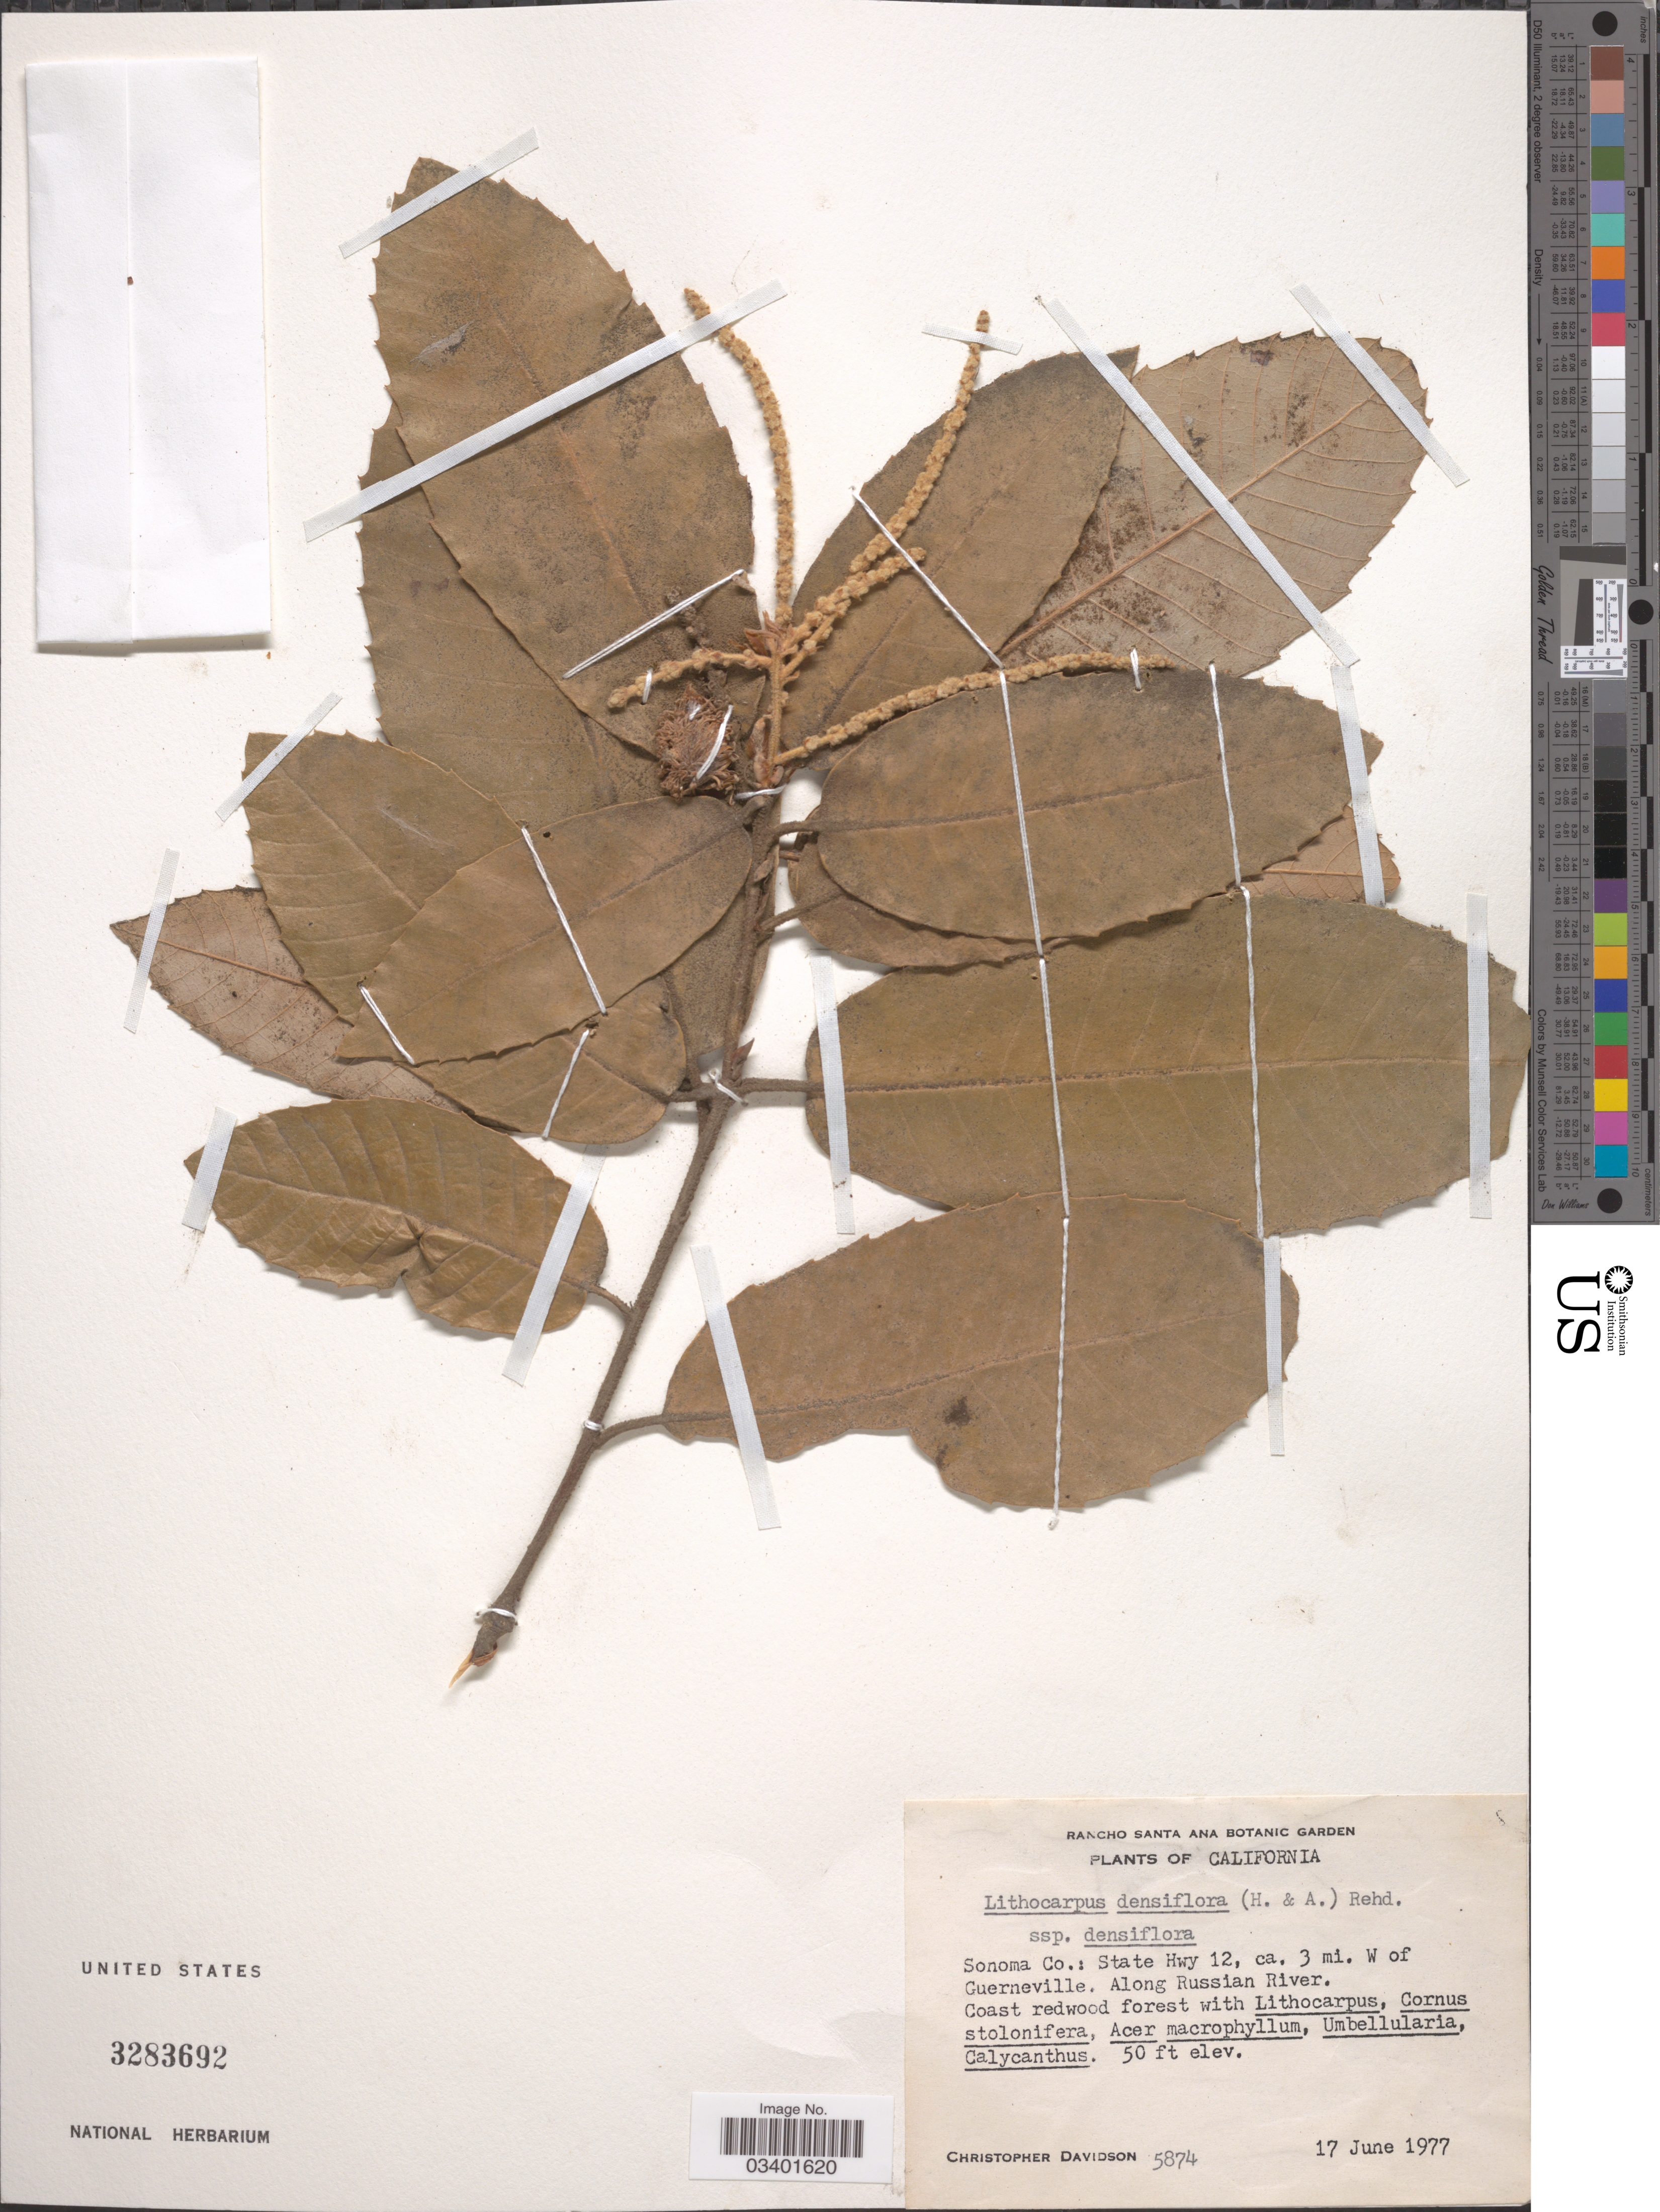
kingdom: Plantae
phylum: Tracheophyta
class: Magnoliopsida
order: Fagales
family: Fagaceae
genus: Notholithocarpus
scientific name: Notholithocarpus densiflorus var. densiflorus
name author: (Hook. & Arn.) P. S. Manos et al.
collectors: C. Davidson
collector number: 5874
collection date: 1977-06-17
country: United States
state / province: California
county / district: Sonoma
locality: Sonoma Co.: State Hwy 12, ca. 3 mi. W of Guerneville. Along Russian River.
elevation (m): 15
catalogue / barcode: US 3283692